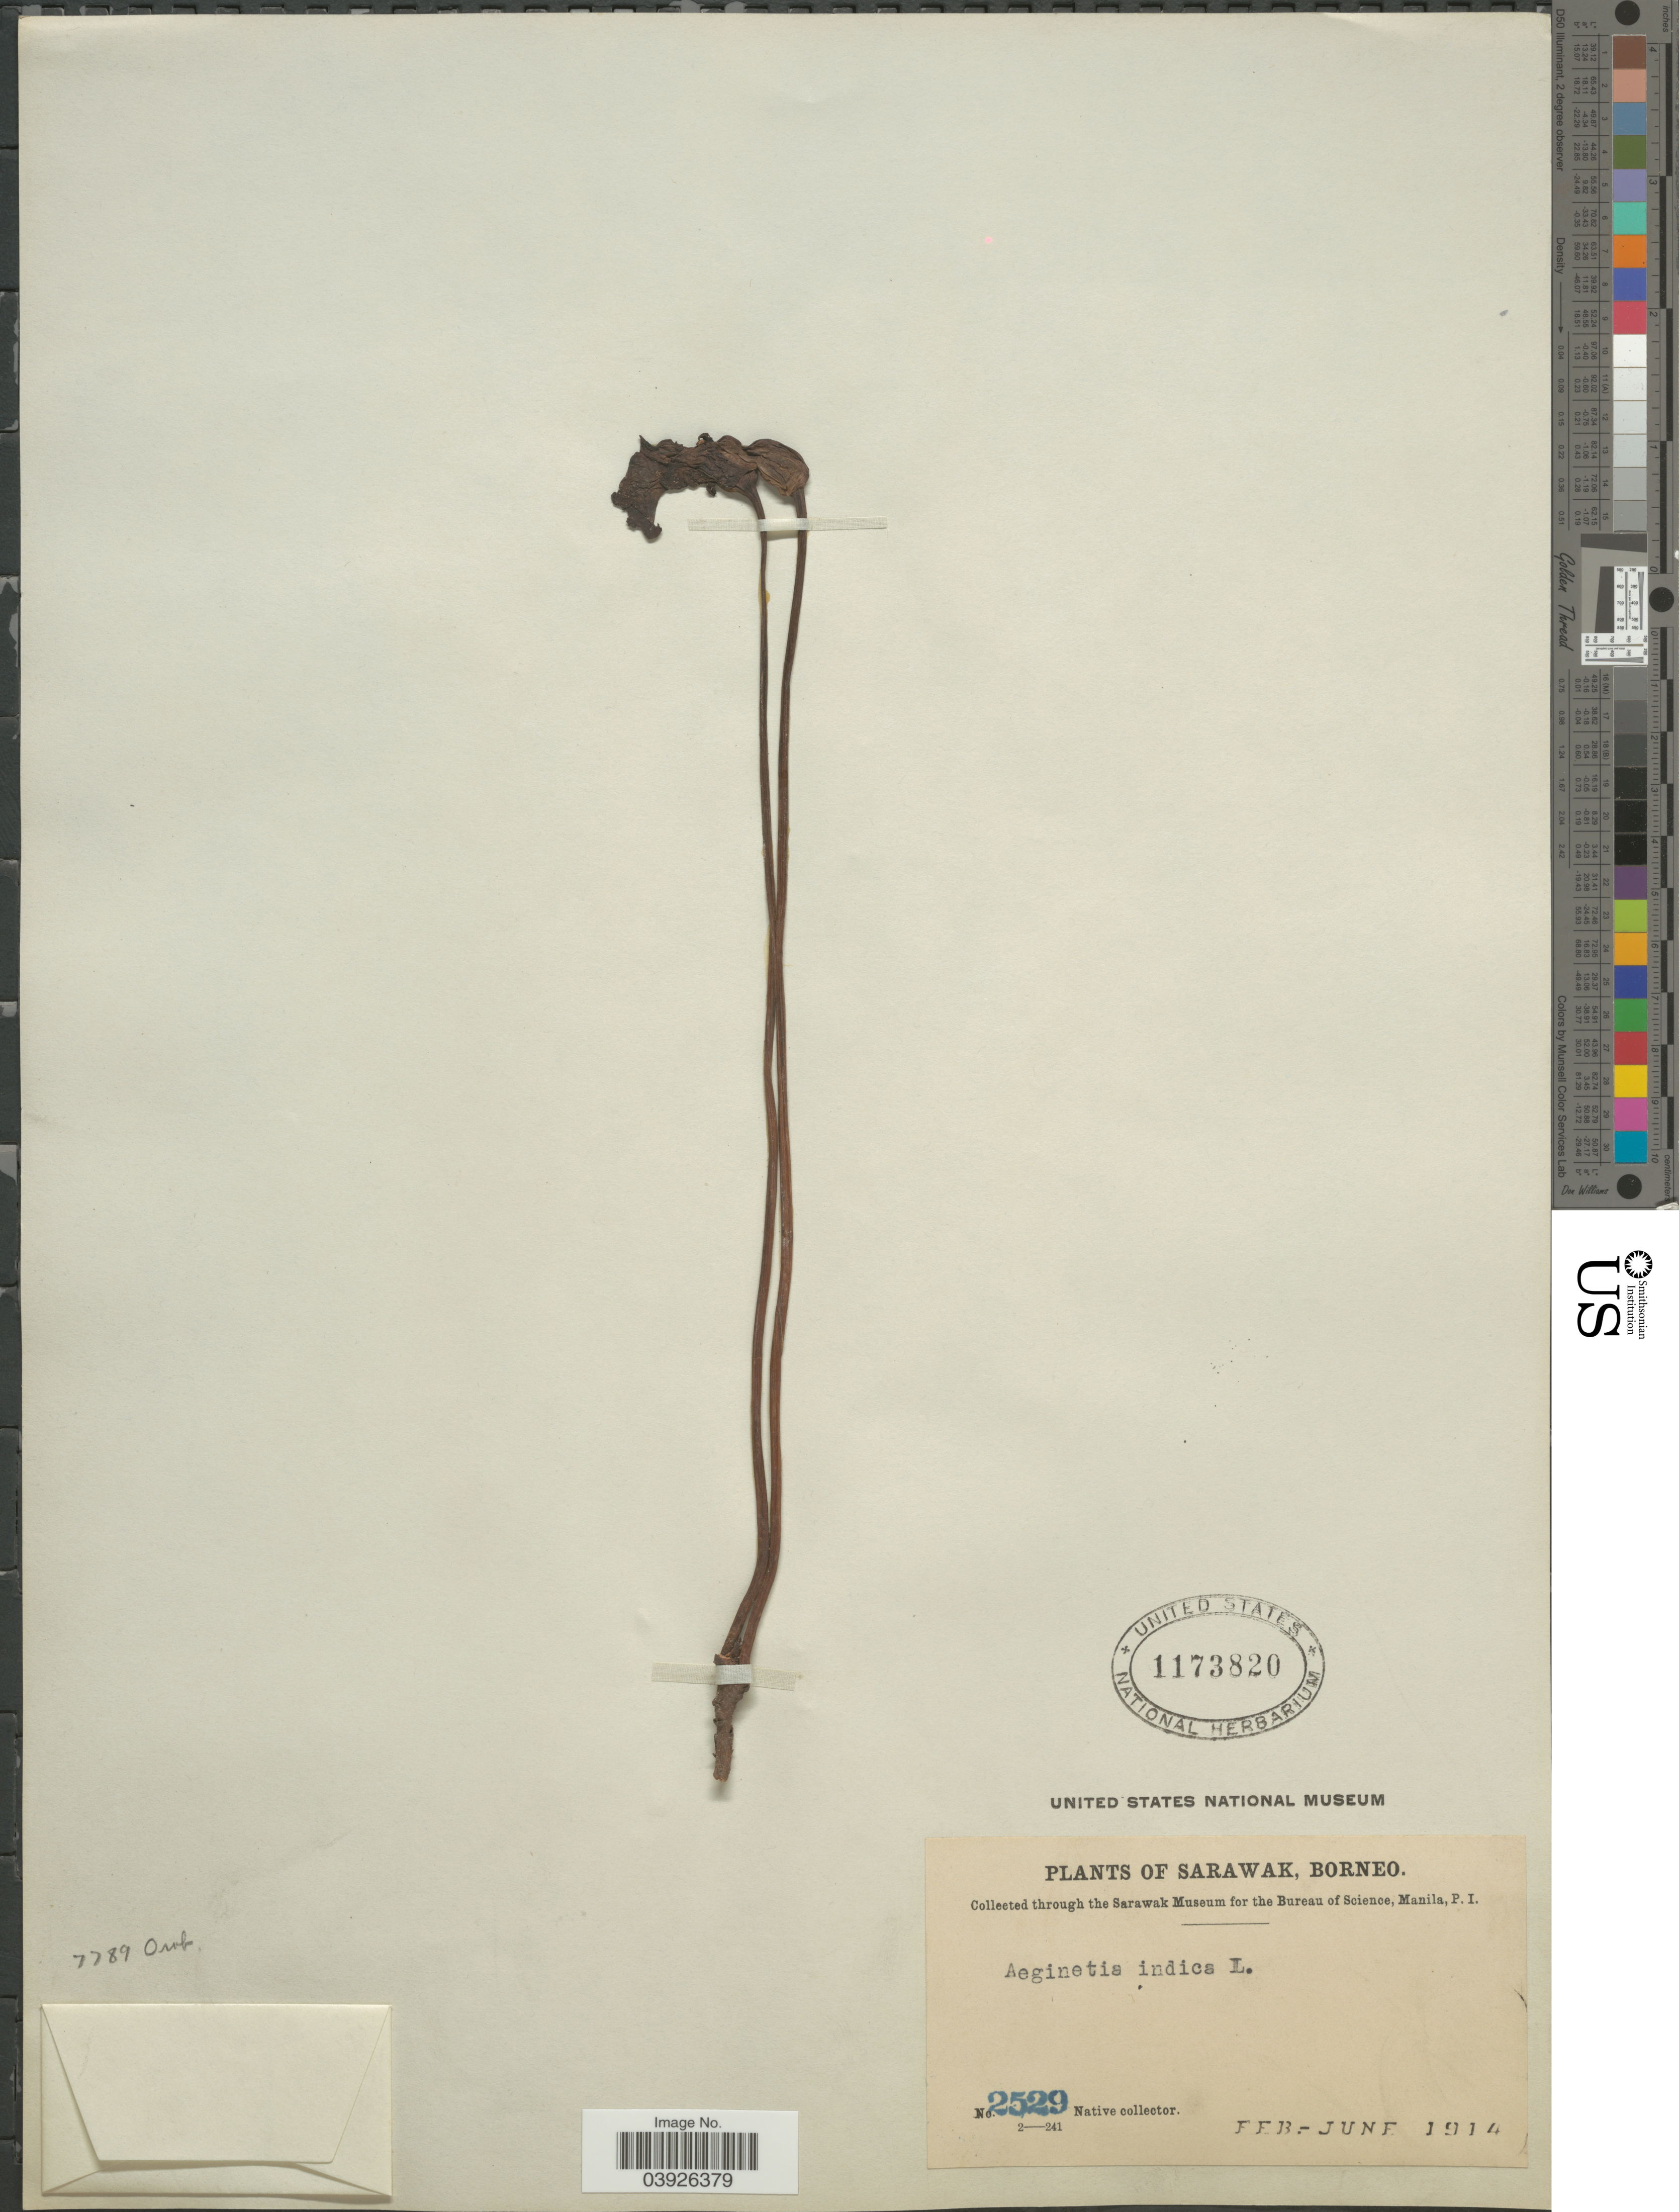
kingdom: Plantae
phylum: Tracheophyta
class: Magnoliopsida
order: Lamiales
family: Orobanchaceae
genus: Aeginetia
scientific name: Aeginetia indica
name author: L.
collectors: Native collector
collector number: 2529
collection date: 1914-02/1914-06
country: Malaysia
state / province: Sarawak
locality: Borneo.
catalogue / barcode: US 1173820